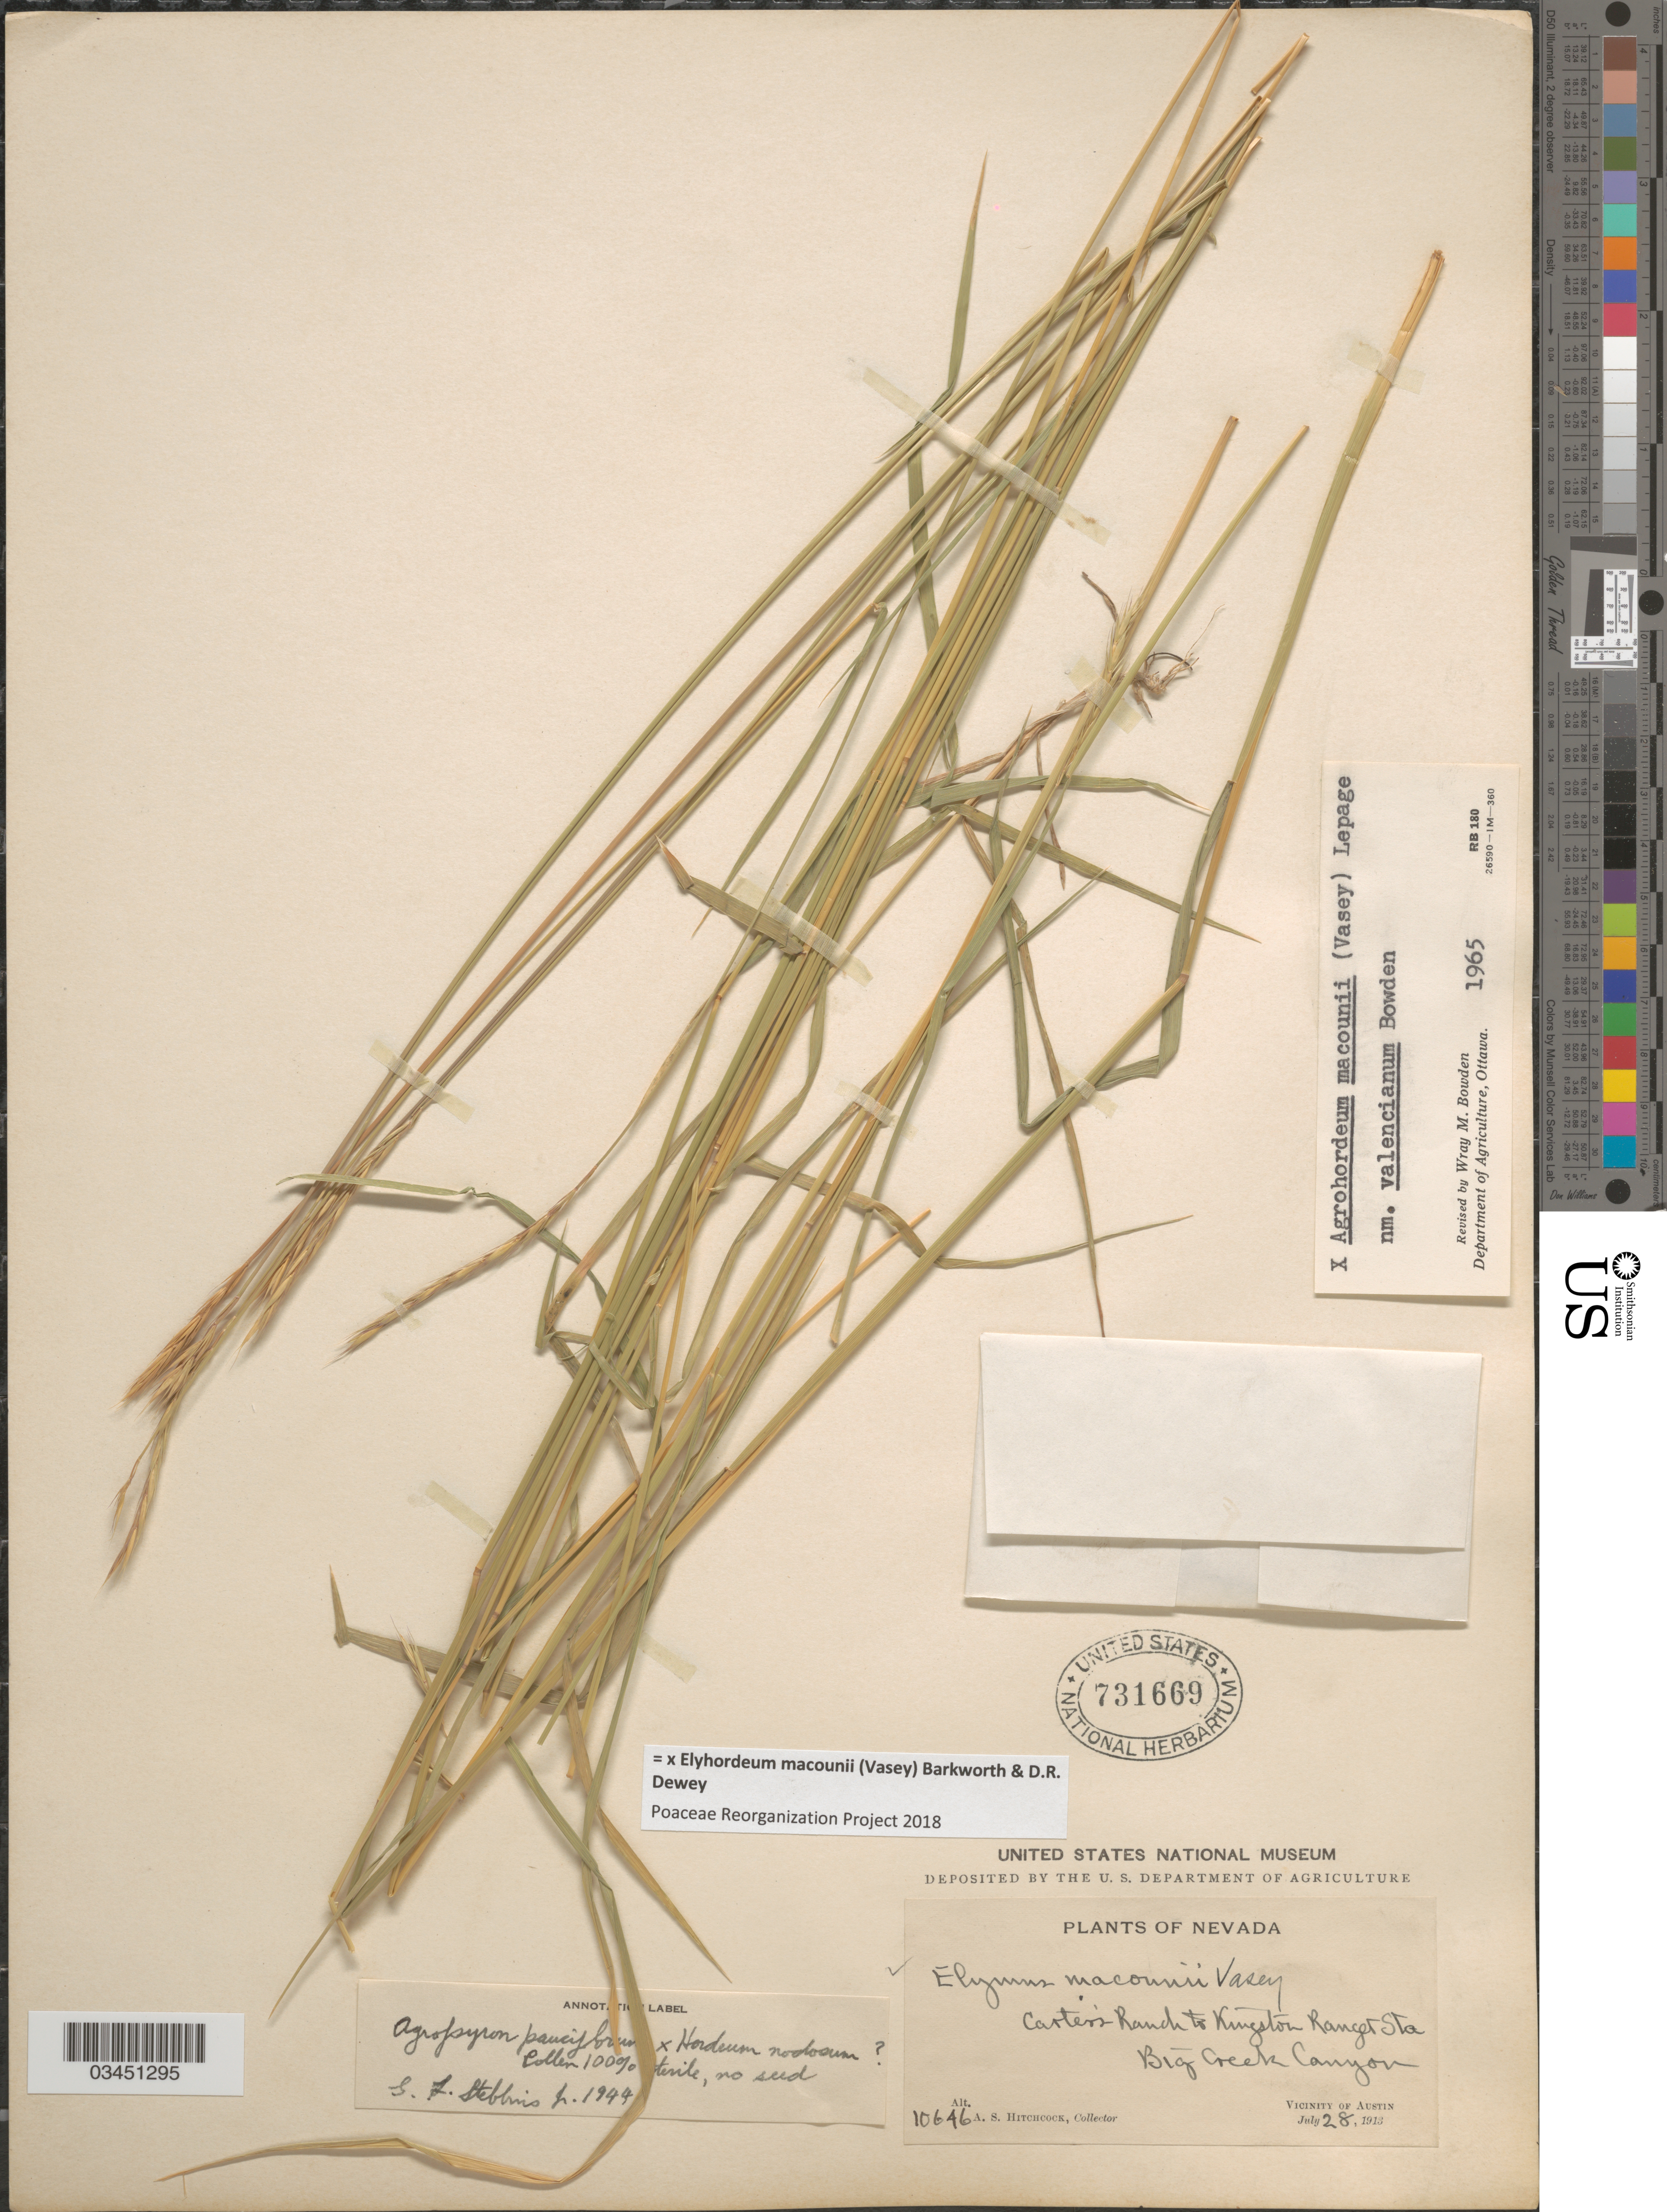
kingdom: Plantae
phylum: Tracheophyta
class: Liliopsida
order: Poales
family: Poaceae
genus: Elyhordeum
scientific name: x Elyhordeum macounii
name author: (Vasey) Barkworth & Dewey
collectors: A. S. Hitchcock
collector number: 10646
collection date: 1913-07-28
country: United States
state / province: Nevada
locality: Carter's Ranch to Kingston Ranger Sta. Big Creek Canyon. Vicinity of Austin.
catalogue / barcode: US 731669